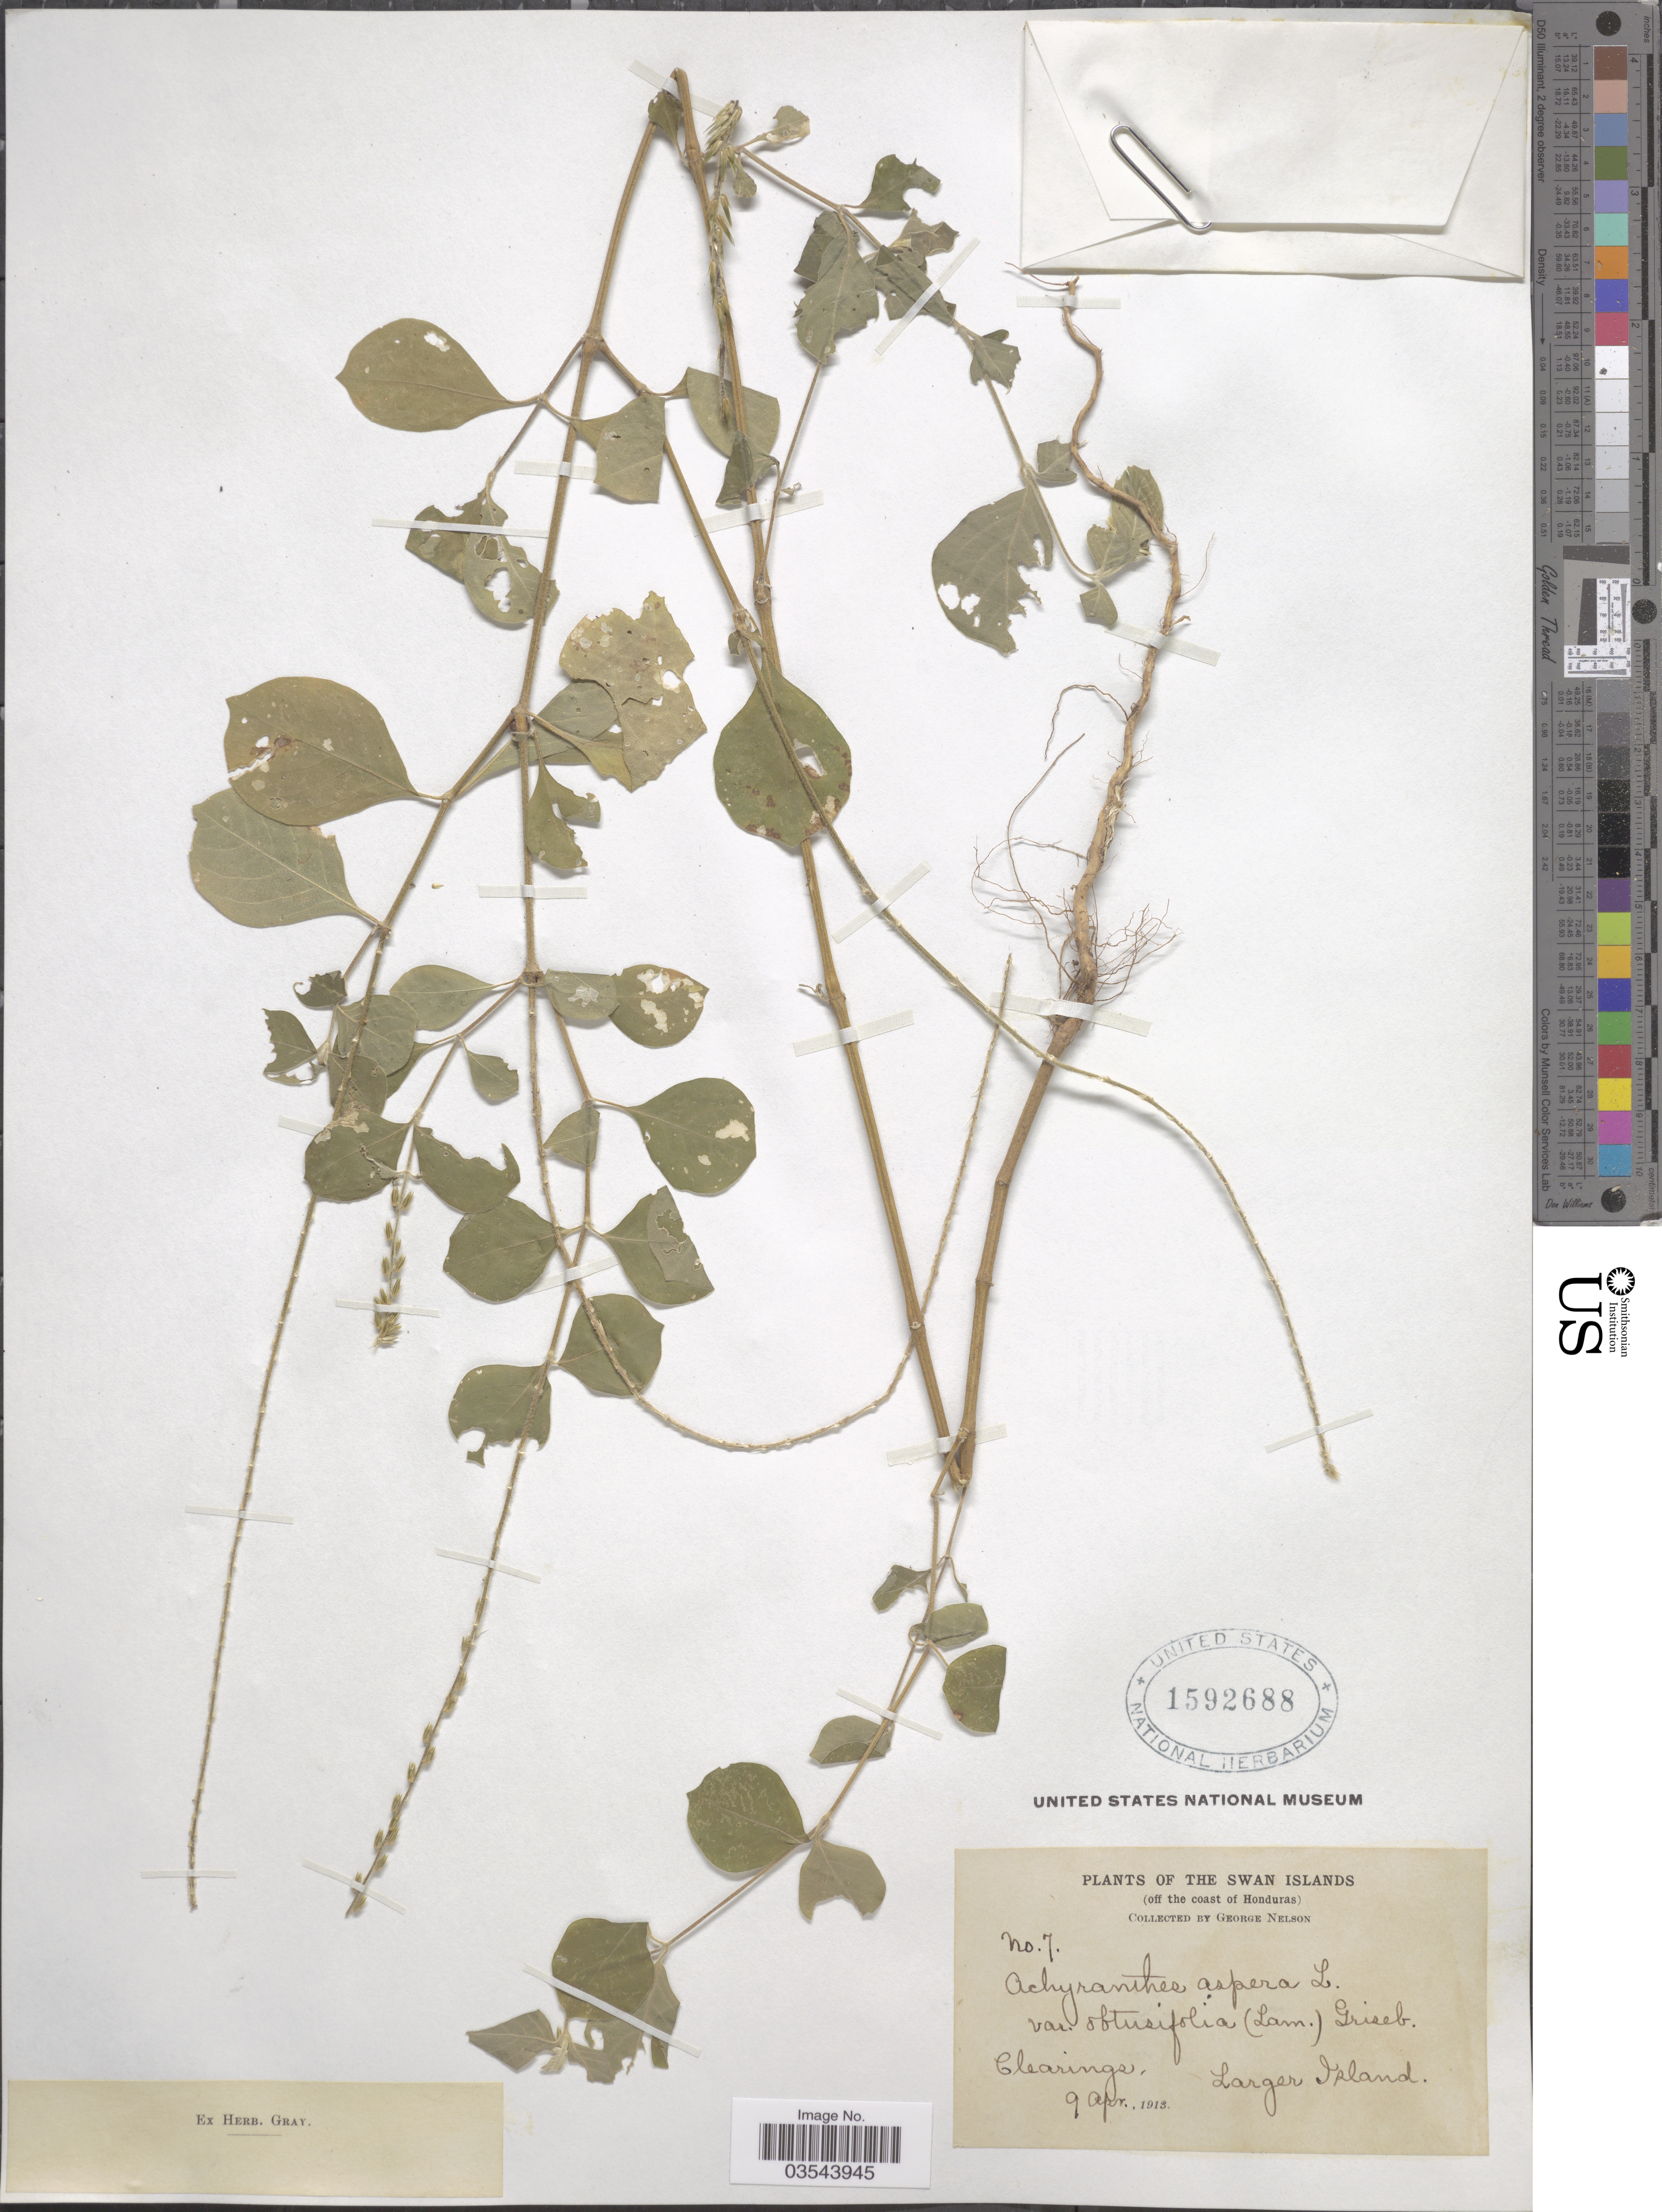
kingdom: Plantae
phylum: Tracheophyta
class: Magnoliopsida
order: Caryophyllales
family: Amaranthaceae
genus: Achyranthes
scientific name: Achyranthes aspera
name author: L.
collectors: G. Nelson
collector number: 7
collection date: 1913-04-09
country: Honduras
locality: The Swan Islands (off the coast of Honduras). Clearings, Larger Island.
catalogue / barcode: US 1592688